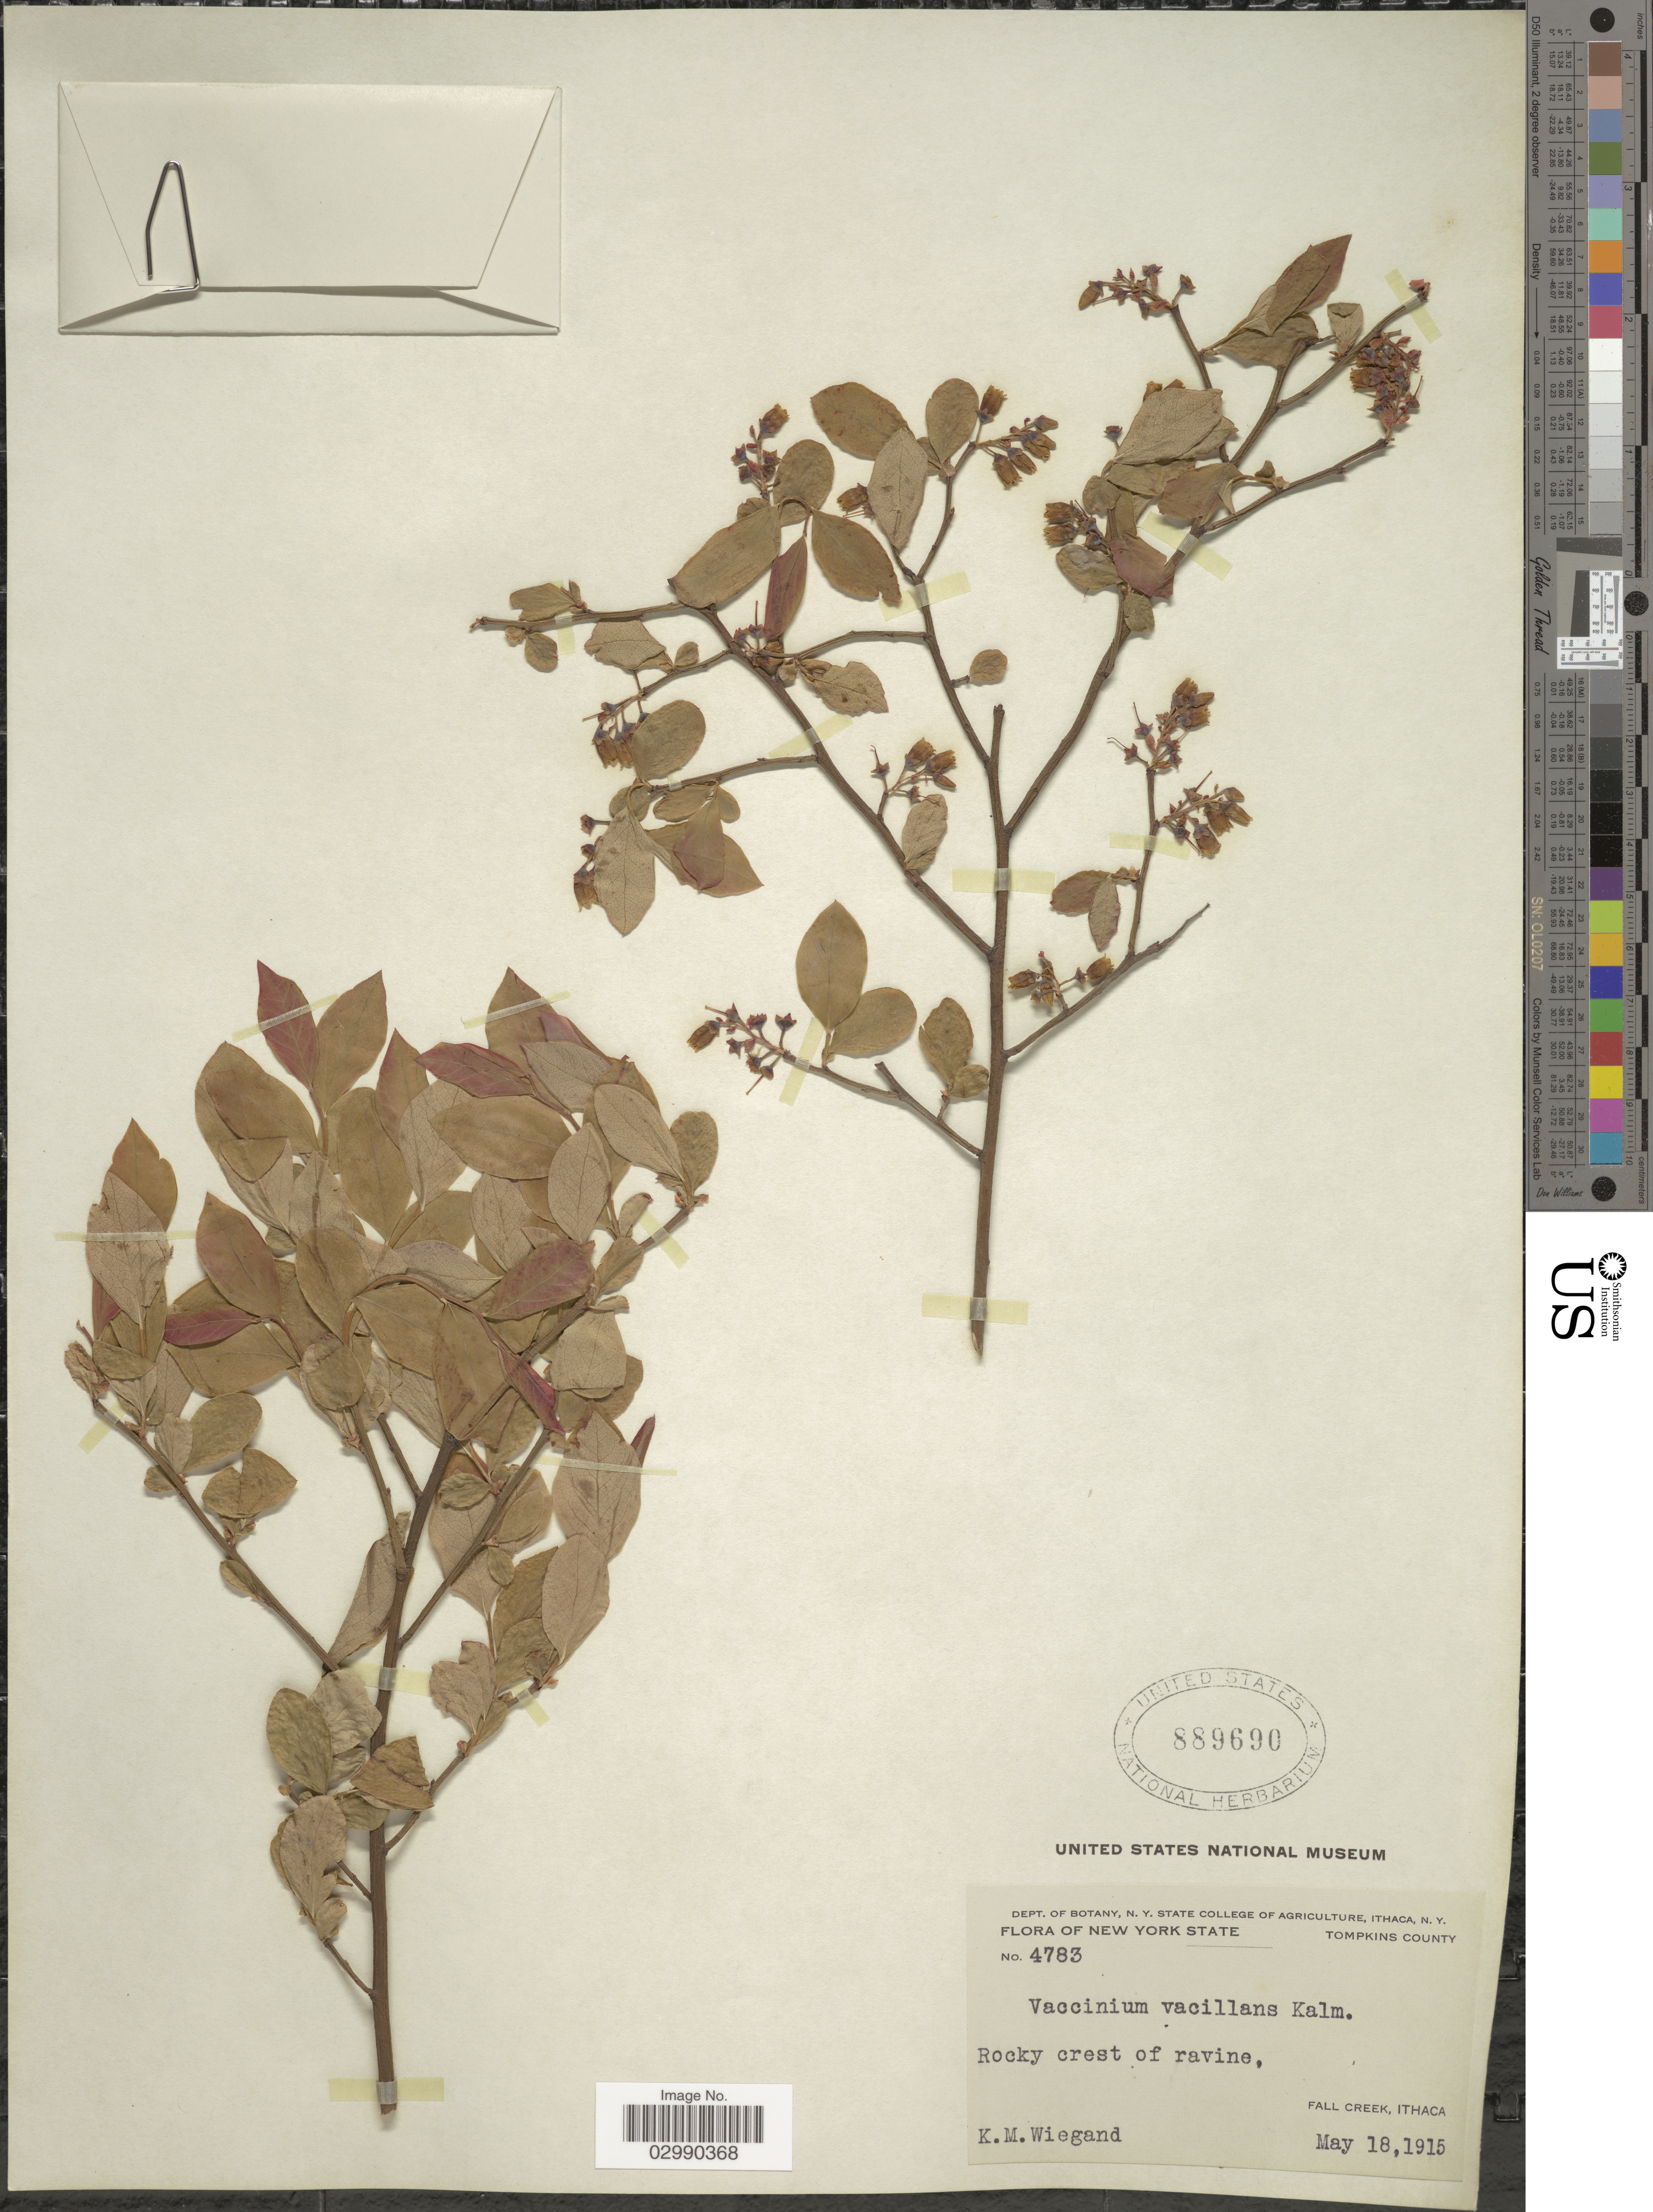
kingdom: Plantae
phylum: Tracheophyta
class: Magnoliopsida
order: Ericales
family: Ericaceae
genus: Vaccinium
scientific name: Vaccinium vacillans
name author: Kalm ex Torr.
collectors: K. M. Wiegand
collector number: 4783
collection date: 1915-05-18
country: United States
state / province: New York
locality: Tompkins County, Rocky crest of ravine, Fall Creek, Ithaca.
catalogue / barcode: US 889690